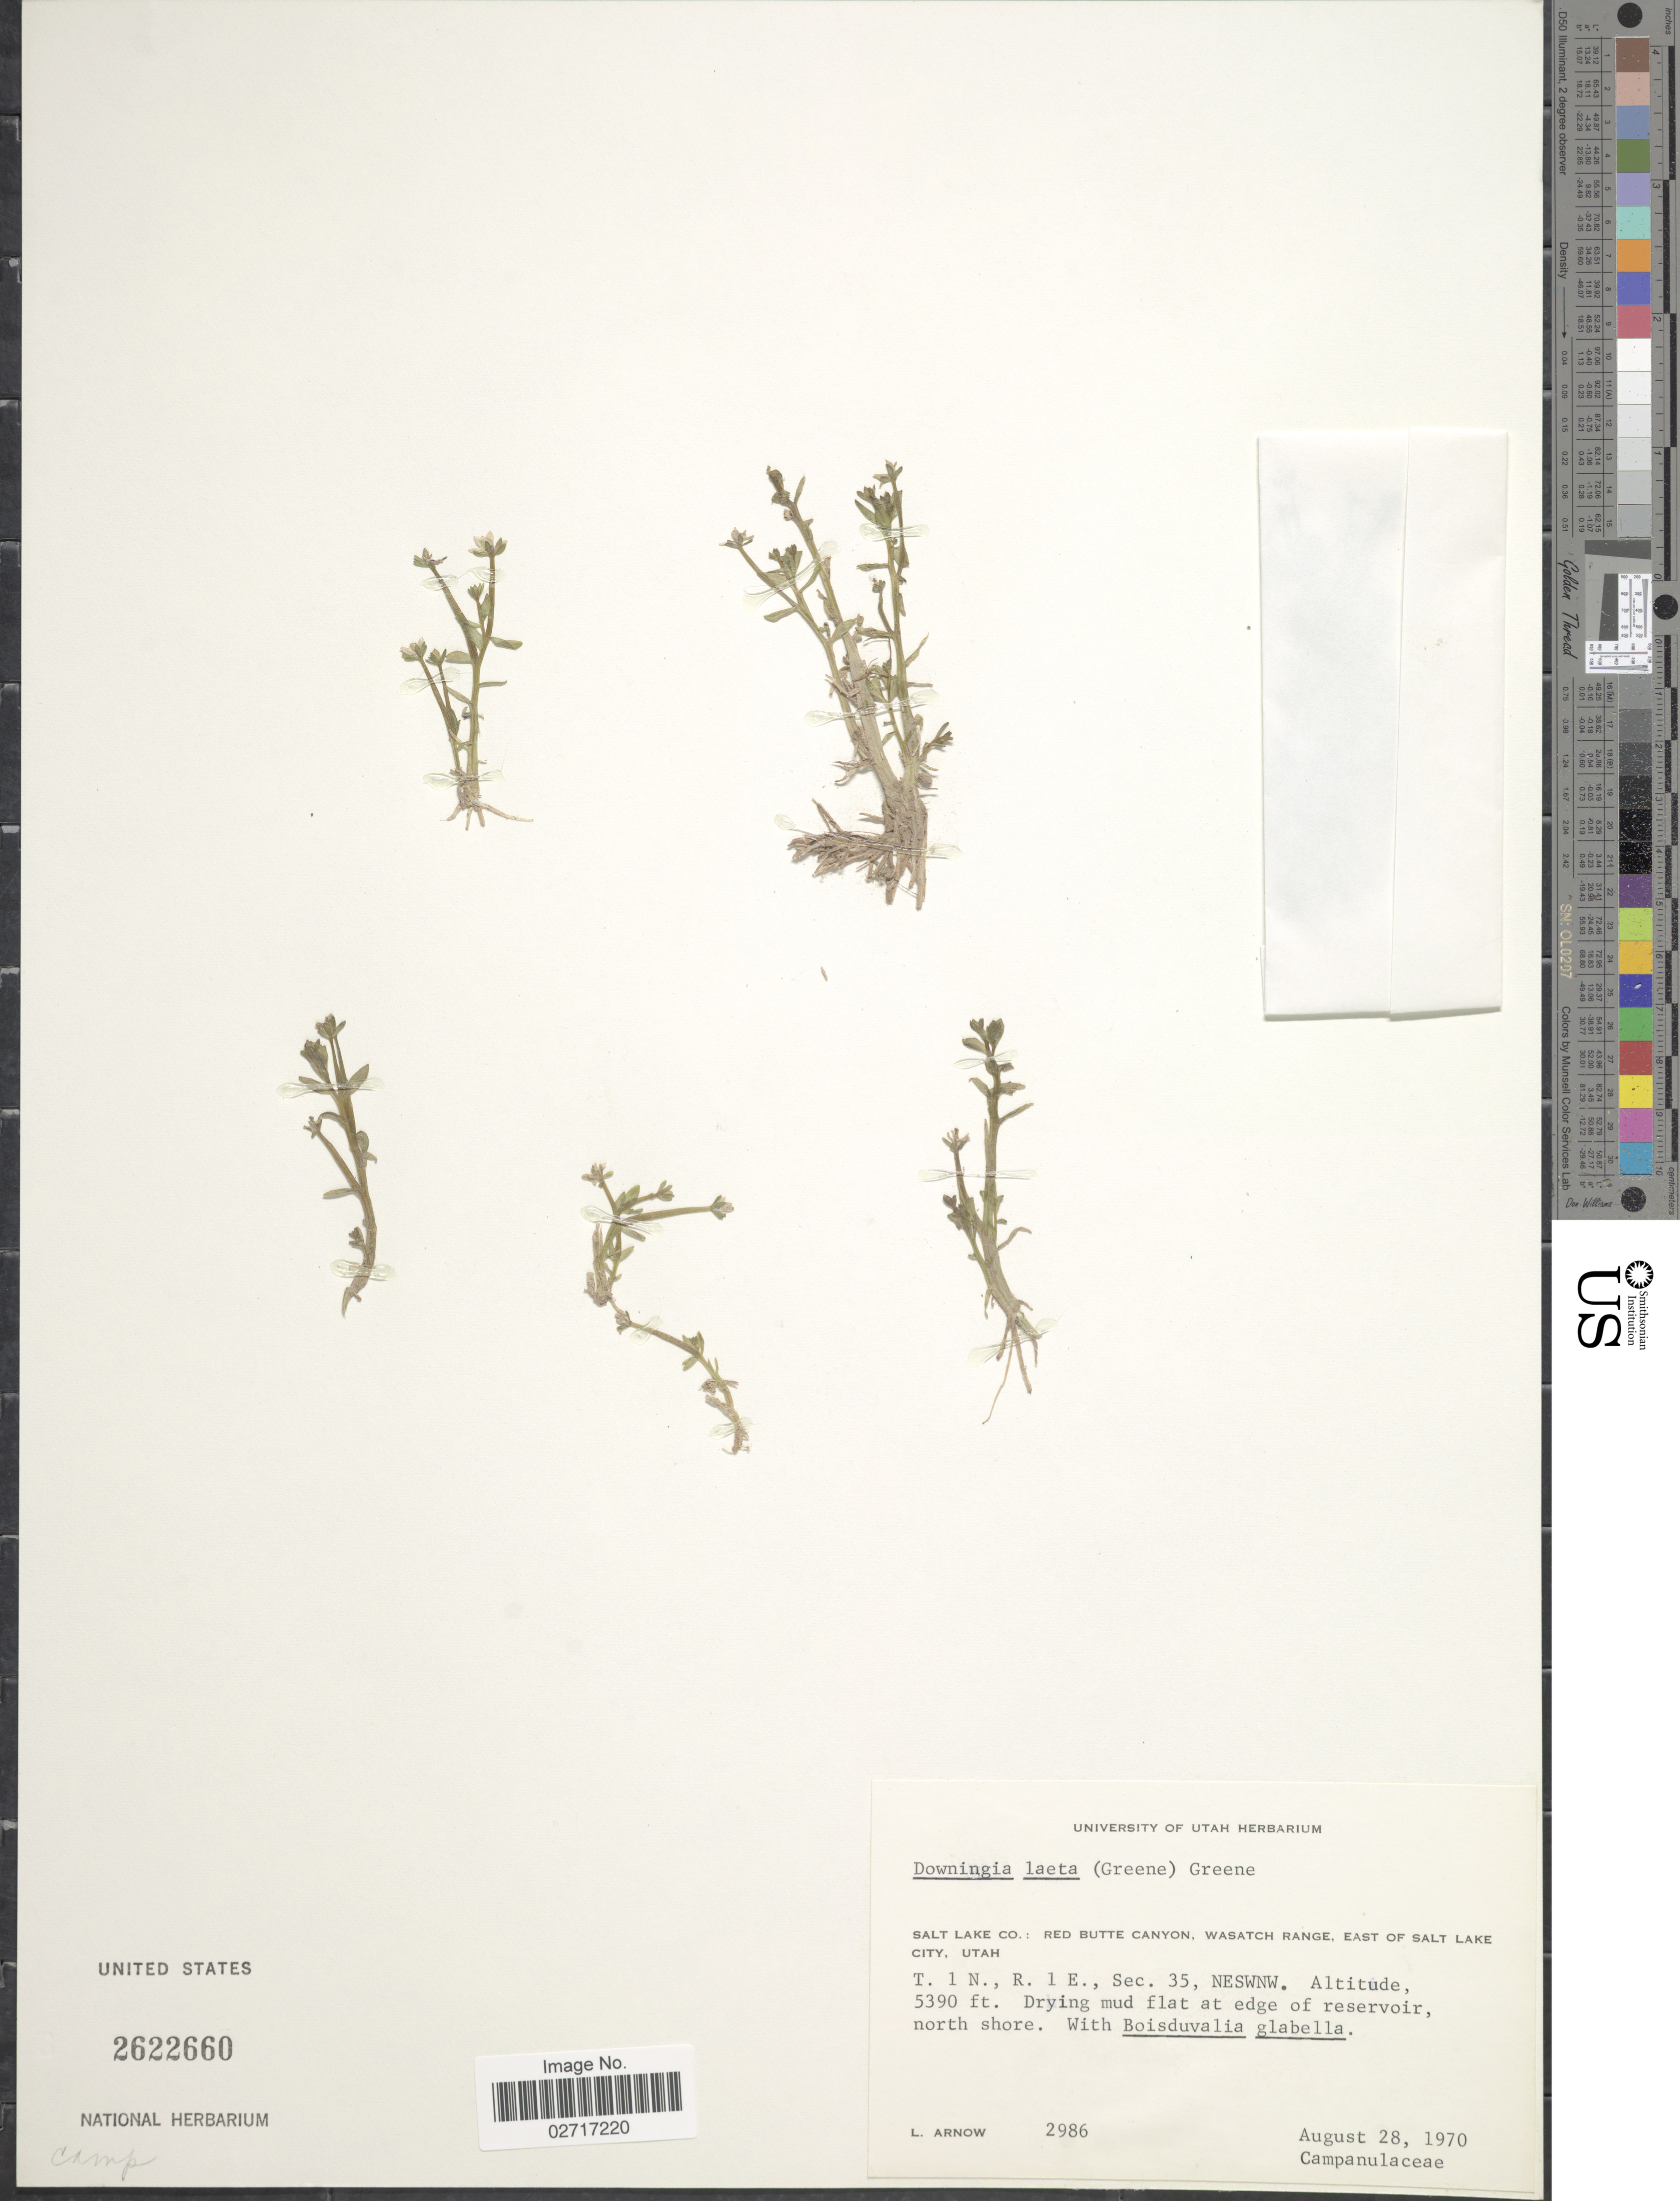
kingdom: Plantae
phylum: Tracheophyta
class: Magnoliopsida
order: Asterales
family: Campanulaceae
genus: Downingia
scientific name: Downingia laeta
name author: Greene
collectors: L. Arnow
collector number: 2986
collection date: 1970-08-28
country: United States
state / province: Utah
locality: Salt Lake Co.: Red Butte Canyon, Wasatch Range, East of Salt Lake City. T. 1 N., R. 1 E., Sec. 35 NESWNW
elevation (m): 1643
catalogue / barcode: US 2622660